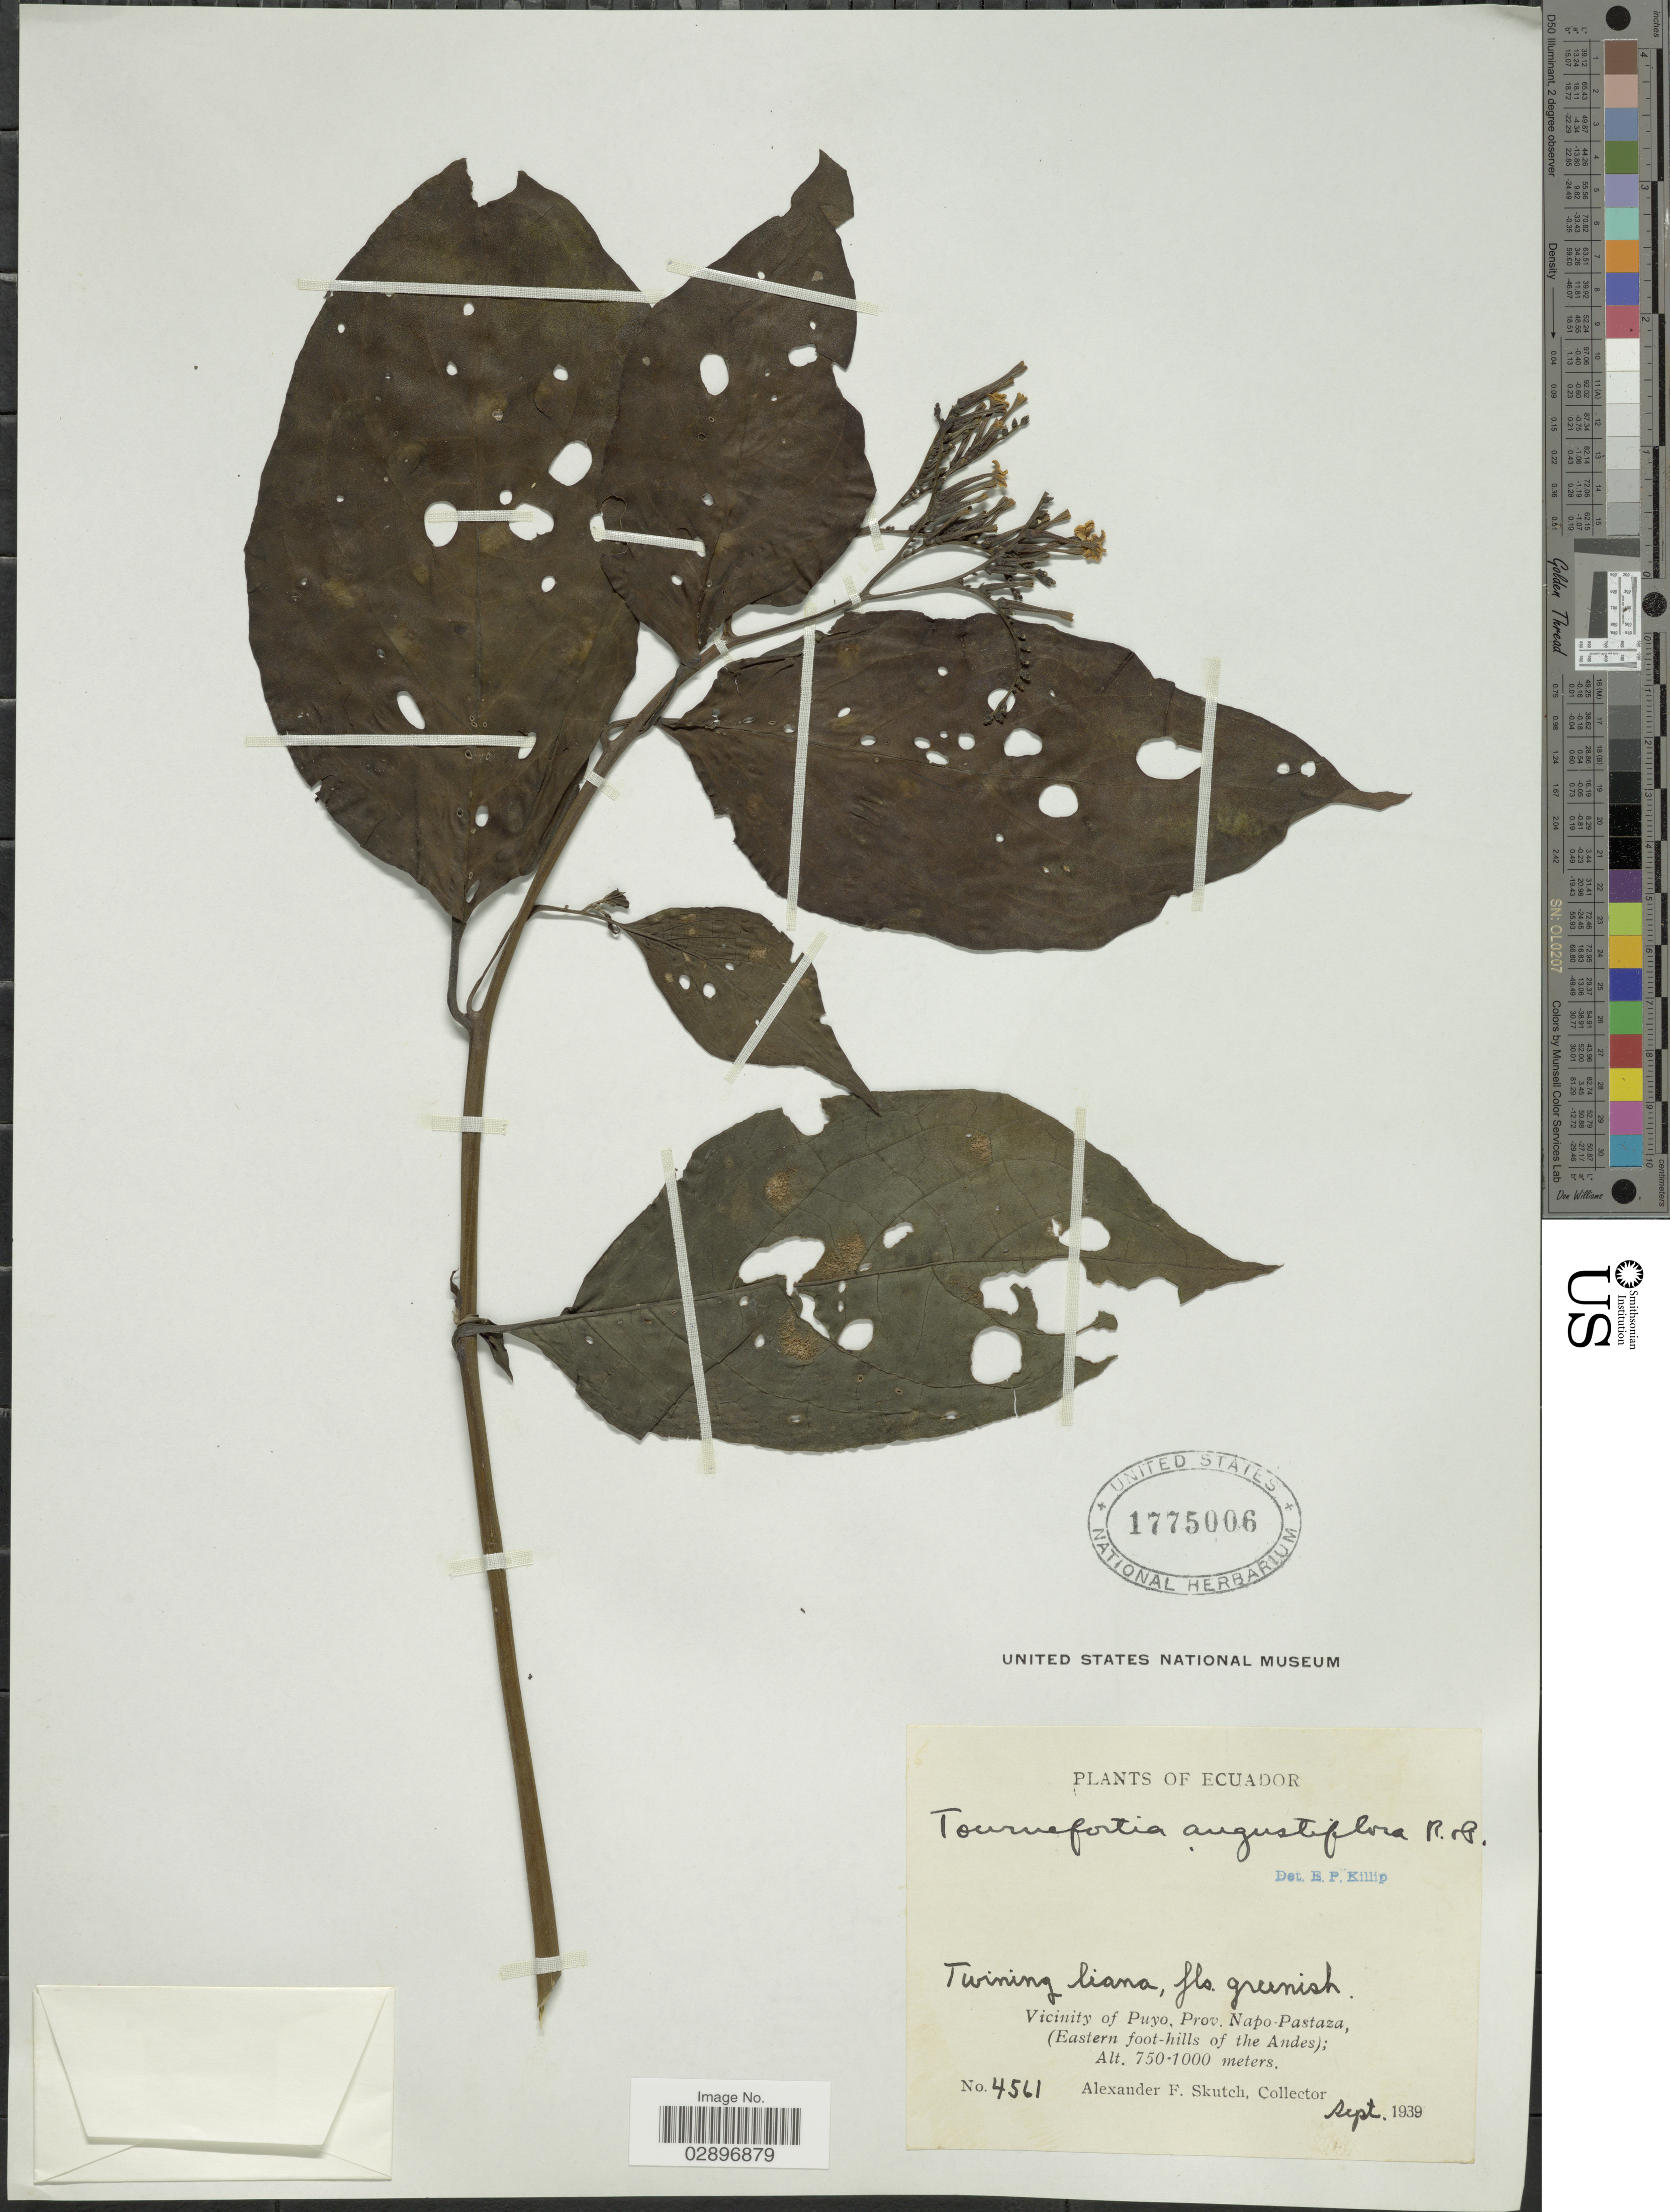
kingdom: Plantae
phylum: Tracheophyta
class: Magnoliopsida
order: Boraginales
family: Heliotropiaceae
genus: Tournefortia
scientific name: Tournefortia angustiflora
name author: Ruiz & Pav.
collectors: A. F. Skutch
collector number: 4561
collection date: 1939-09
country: Ecuador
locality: Vicinity of Puyo, Prov. Napo-Pastaza, (Eastern foot-hills of the Andes).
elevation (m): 750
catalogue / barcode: US 1775006